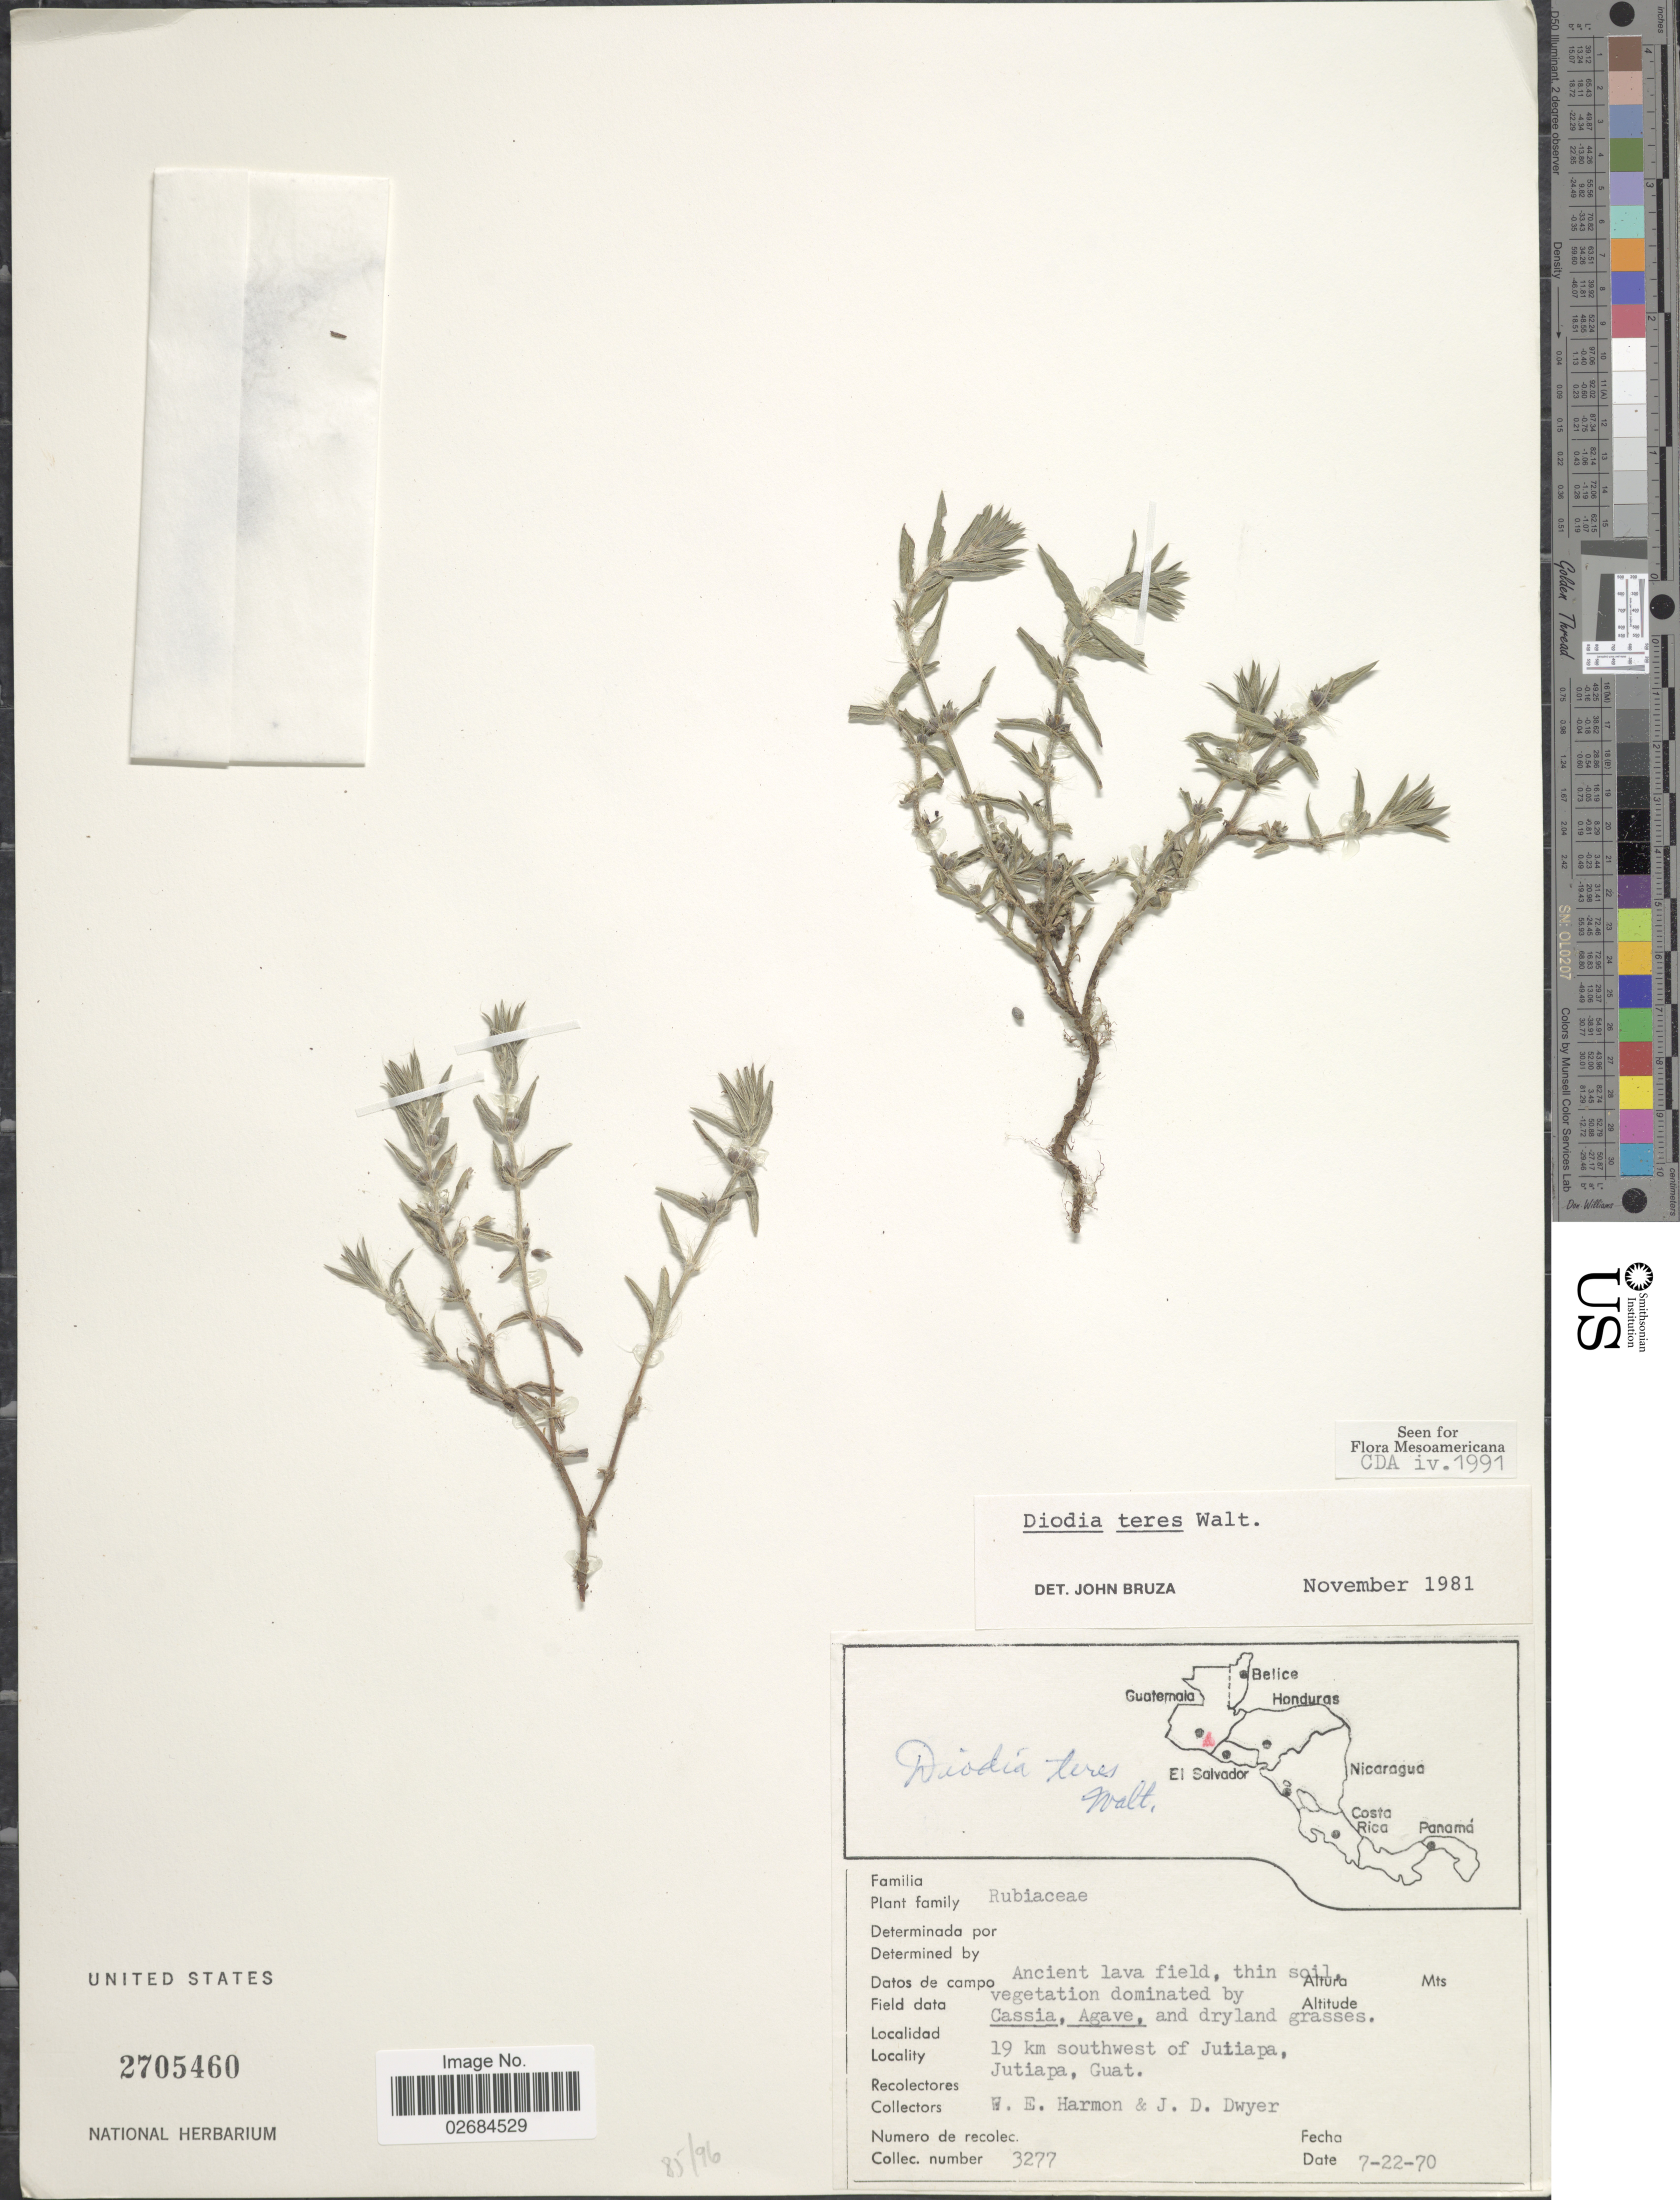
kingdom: Plantae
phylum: Tracheophyta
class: Magnoliopsida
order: Gentianales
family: Rubiaceae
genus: Diodia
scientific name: Diodia teres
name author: Walter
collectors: W. E. Harmon & J. D. Dwyer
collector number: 3277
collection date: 1970-07-22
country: Guatemala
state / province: Guatemala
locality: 19 km southwest of Jutiapa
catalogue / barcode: US 2705460